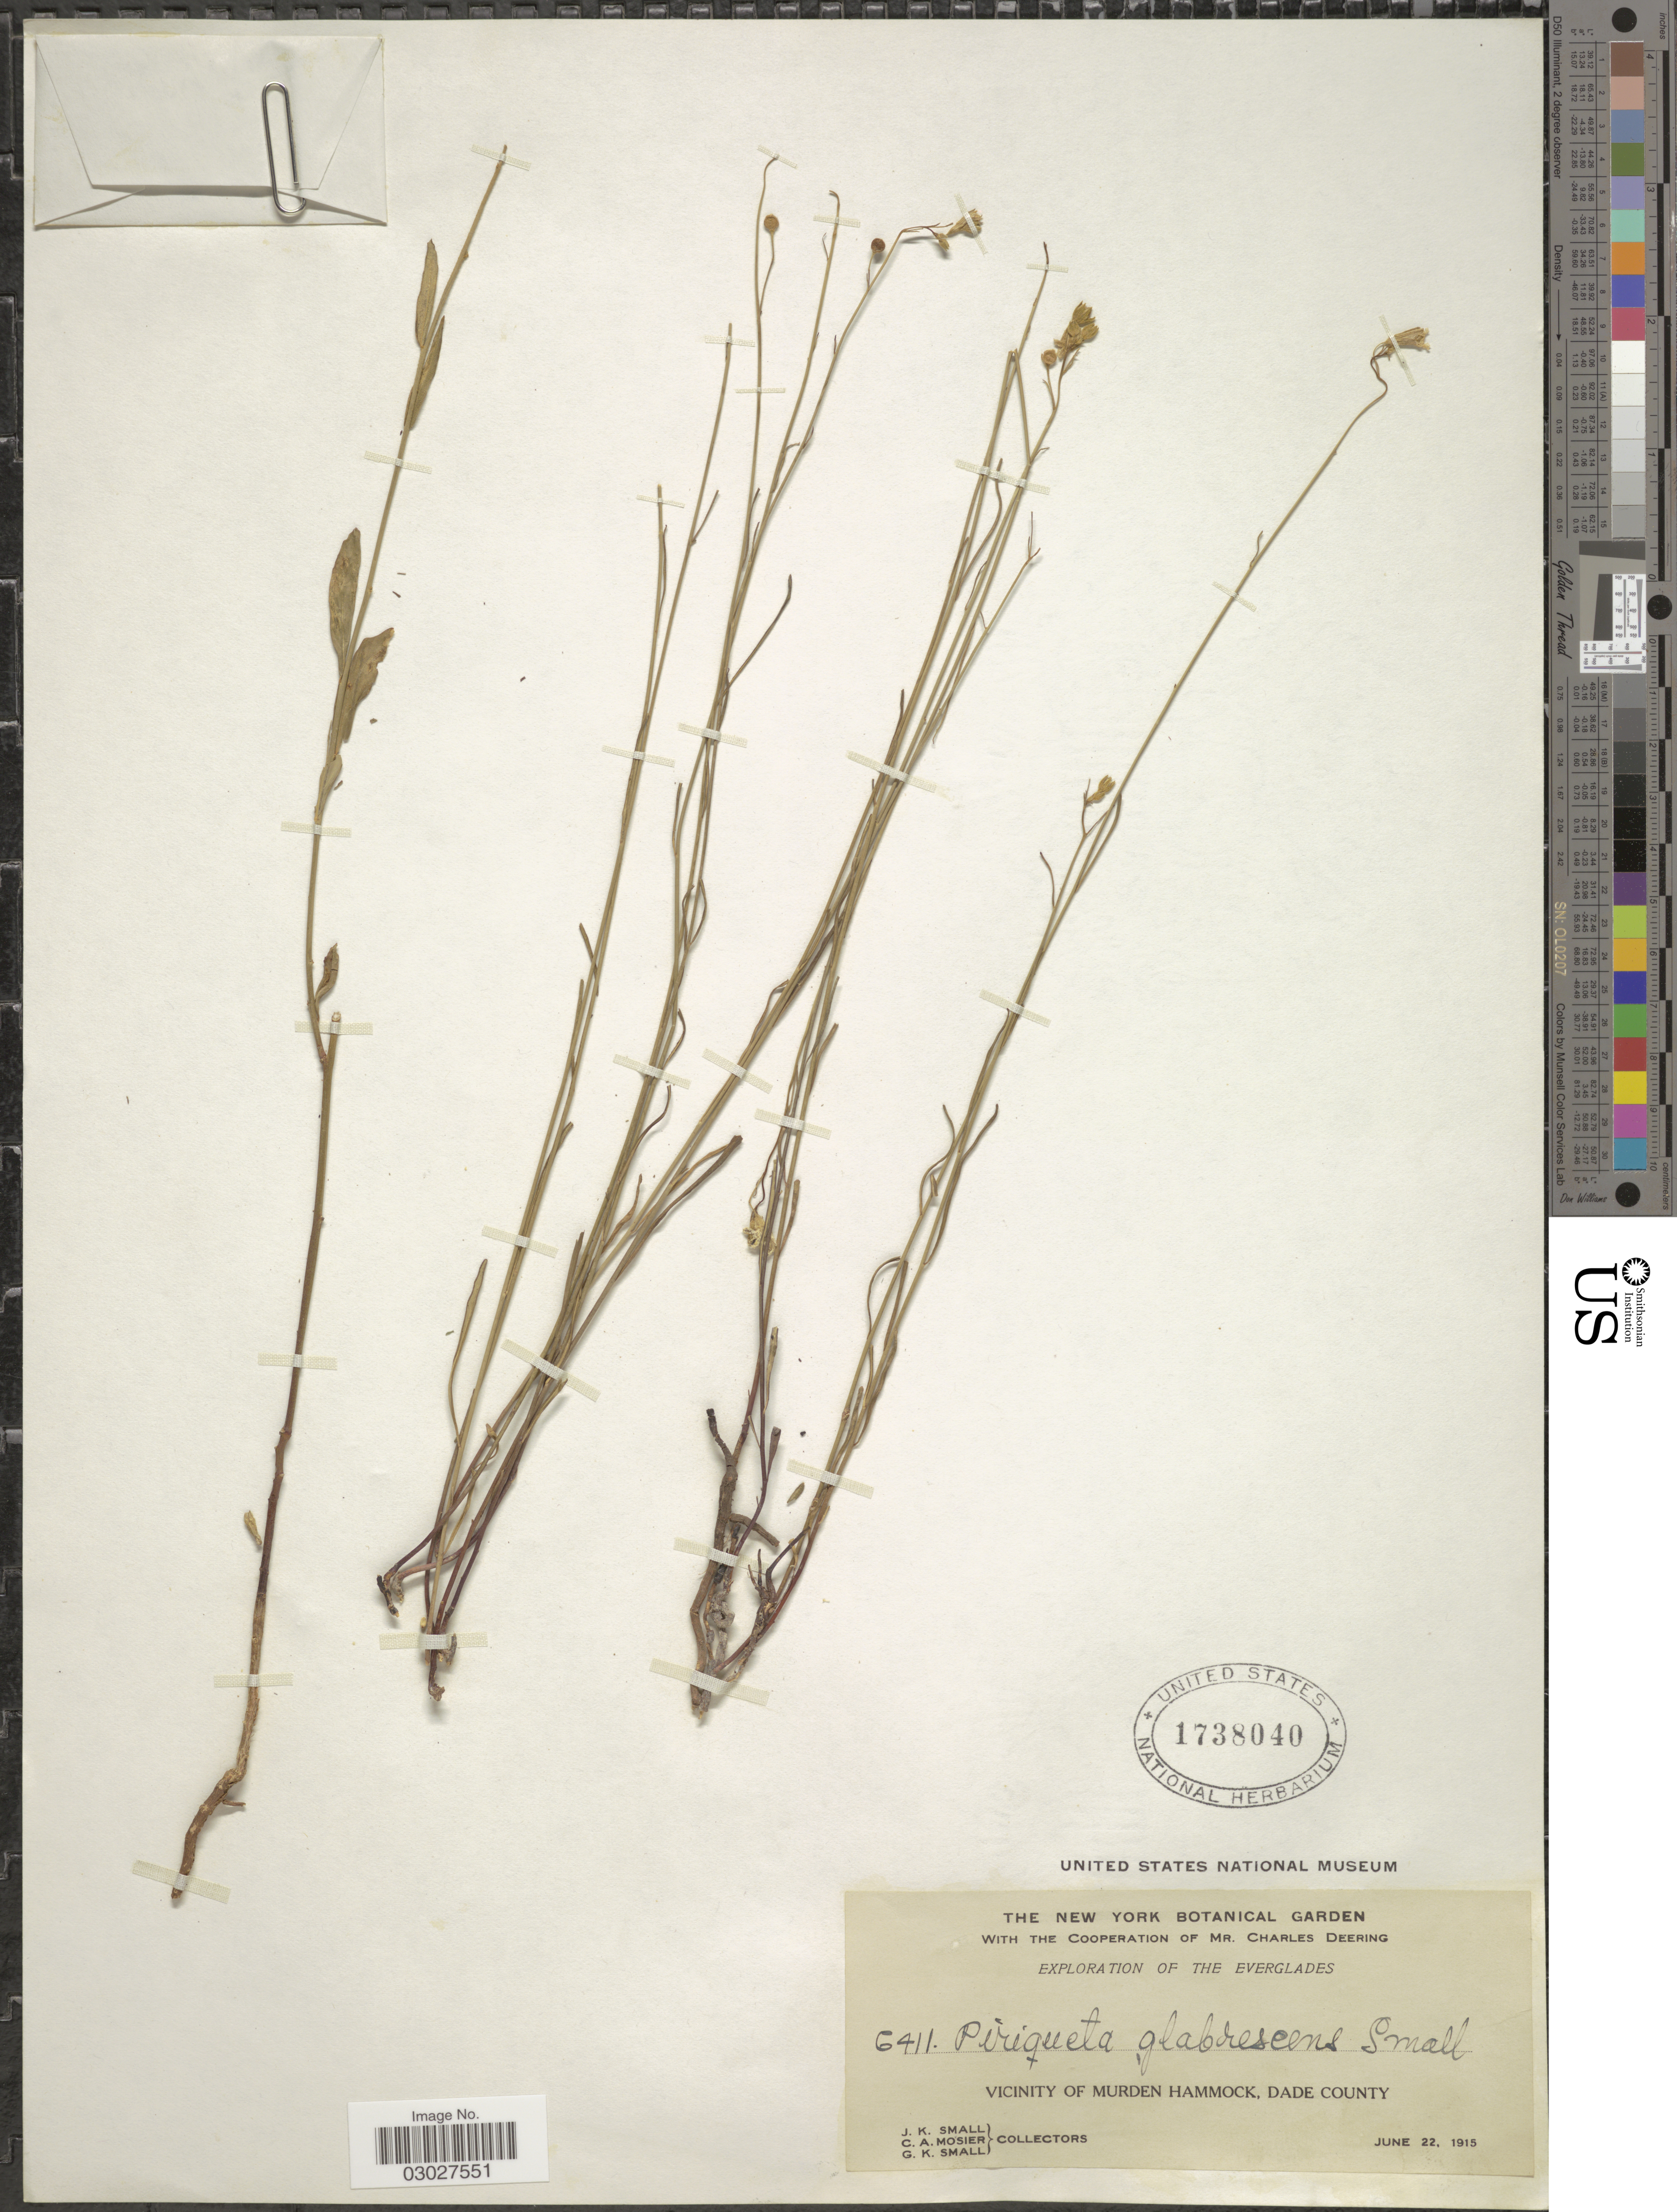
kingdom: Plantae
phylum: Tracheophyta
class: Magnoliopsida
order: Malpighiales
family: Turneraceae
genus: Piriqueta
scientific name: Piriqueta cistoides subsp. caroliniana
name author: (Walter) Arbo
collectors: J. K. Small, C. A. Mosier & G. K. Small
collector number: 6411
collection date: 1915-06-22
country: United States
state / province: Florida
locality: The Everglades, Vicinity of Murden Hammock, Dade County.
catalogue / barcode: US 1738040